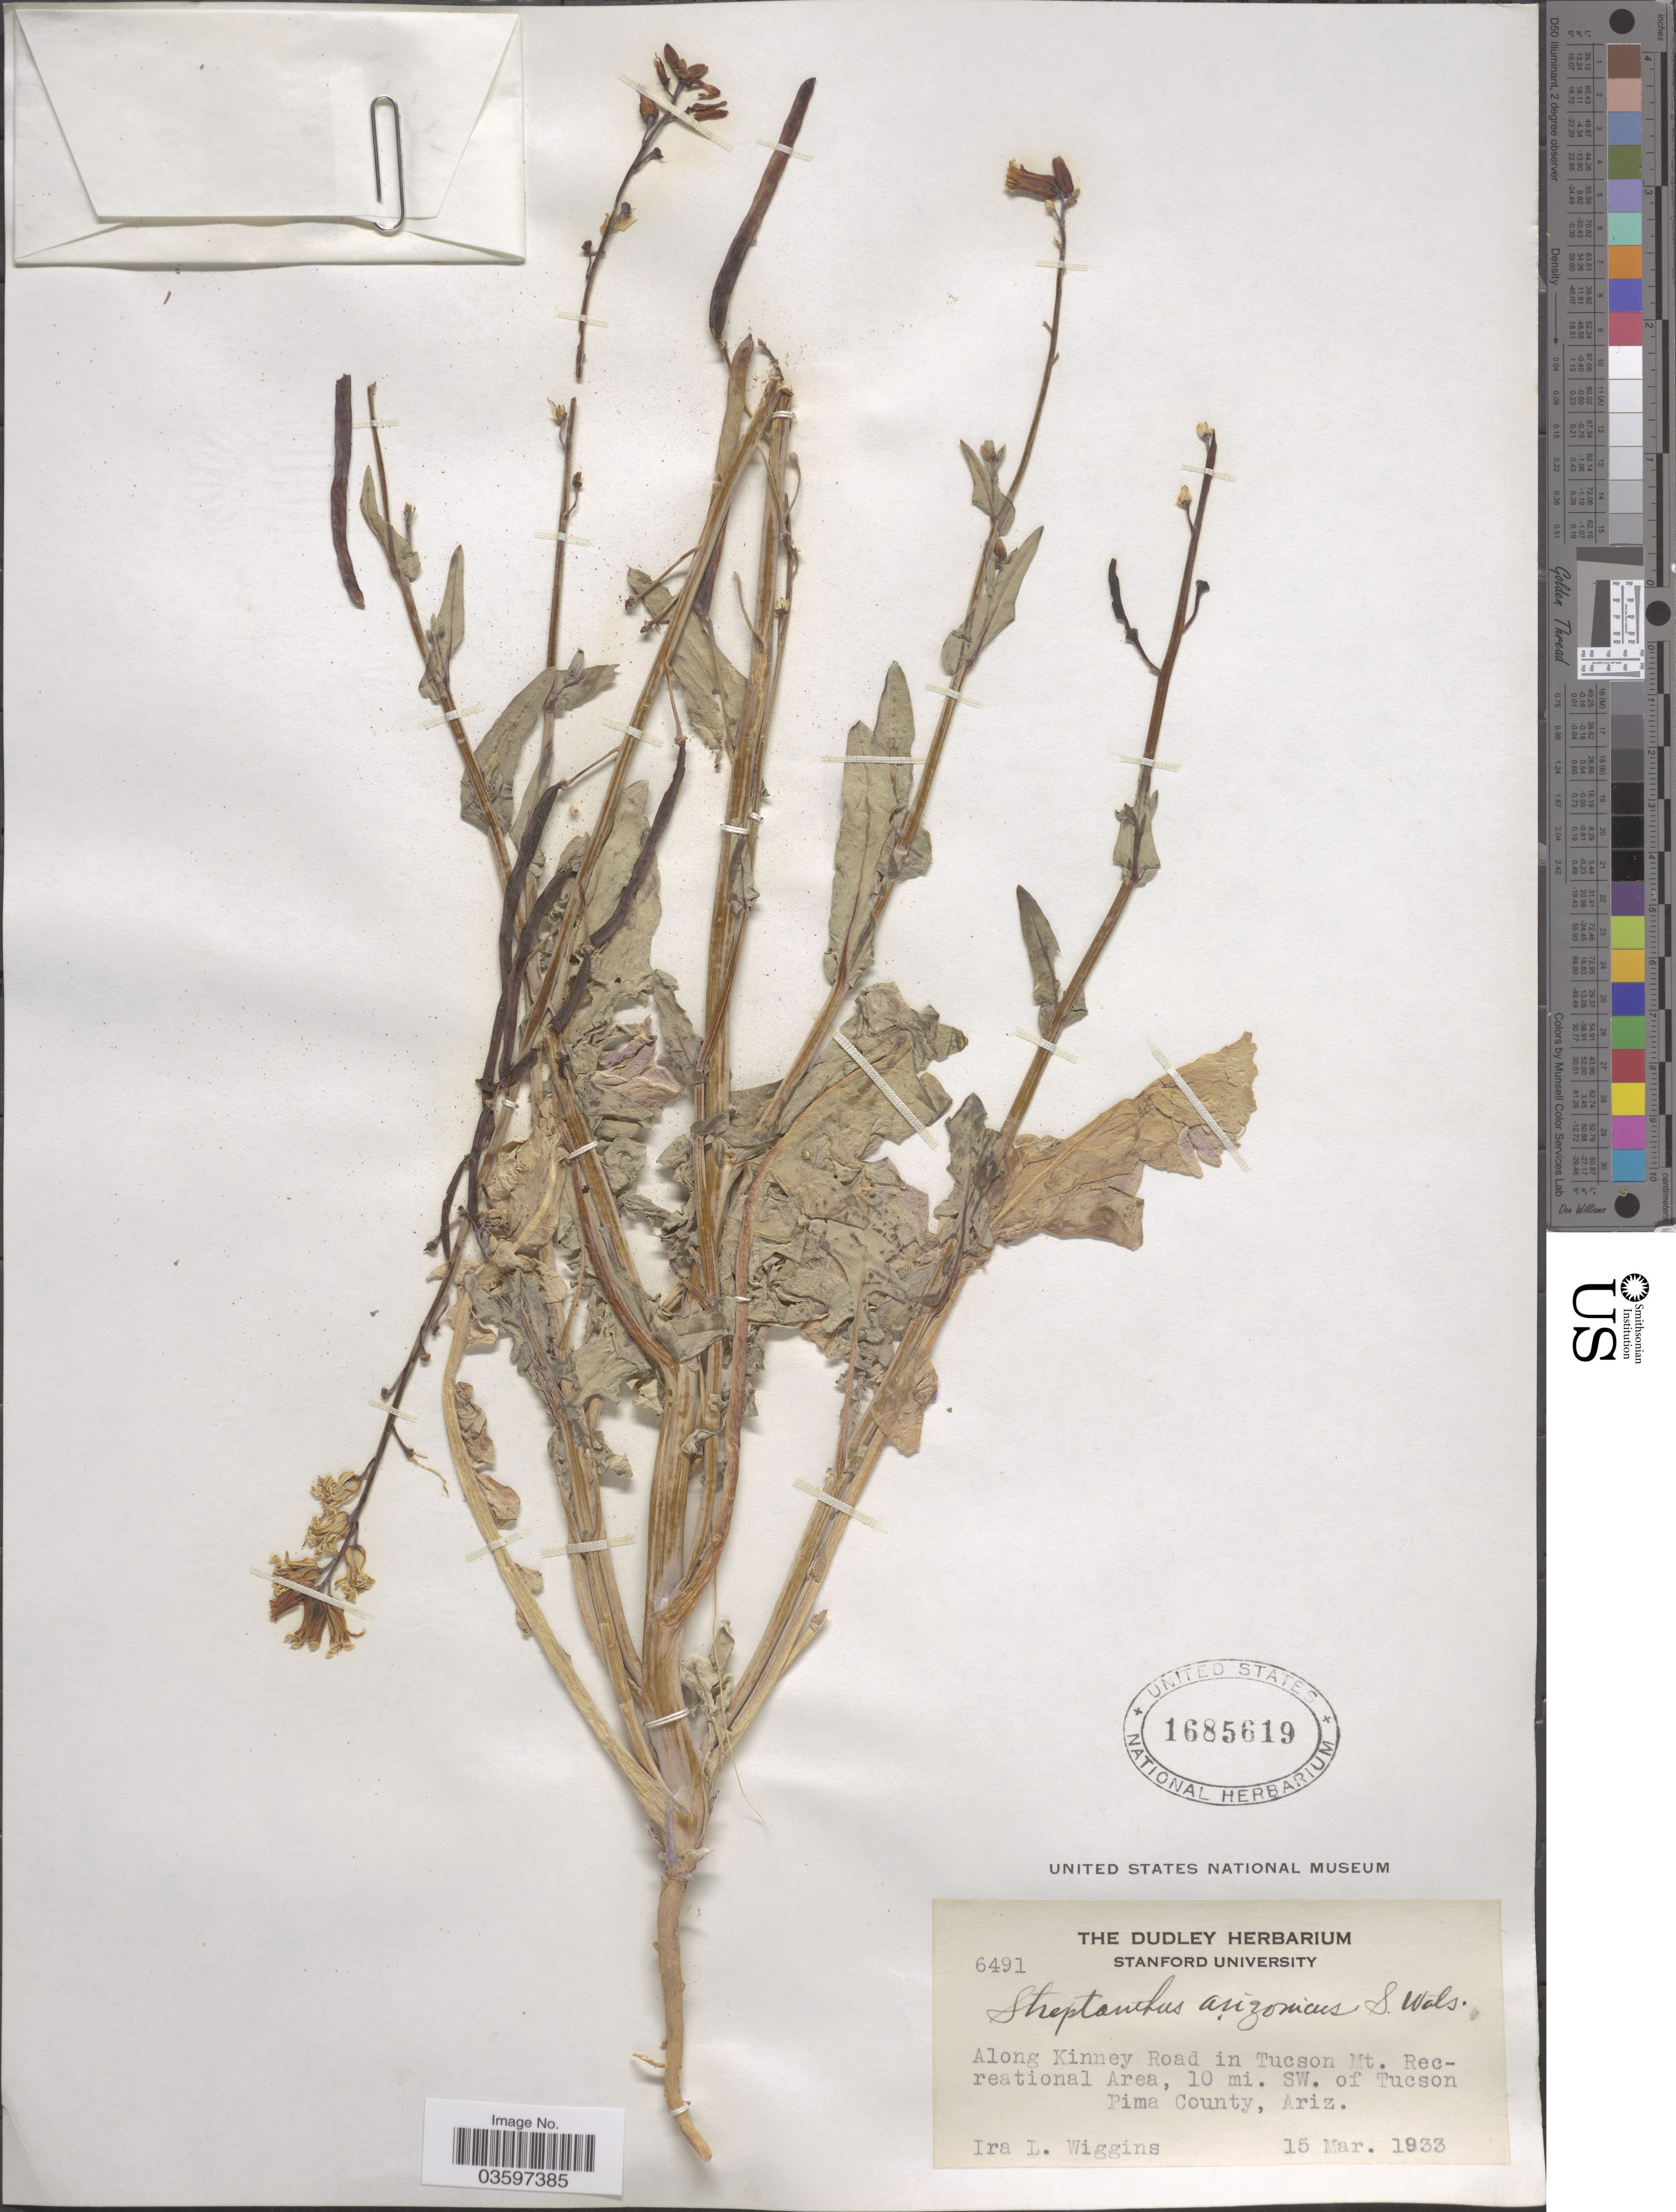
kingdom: Plantae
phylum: Tracheophyta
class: Magnoliopsida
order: Brassicales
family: Brassicaceae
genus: Streptanthus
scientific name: Streptanthus arizonicus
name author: S. Watson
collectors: I. L. Wiggins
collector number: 6491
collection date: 1933-03-15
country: United States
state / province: Arizona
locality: Along Kinney Road in Tucson Mt. Recreational Area, 10 mi. SW. of Tucson. Pima County.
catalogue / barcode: US 1685619